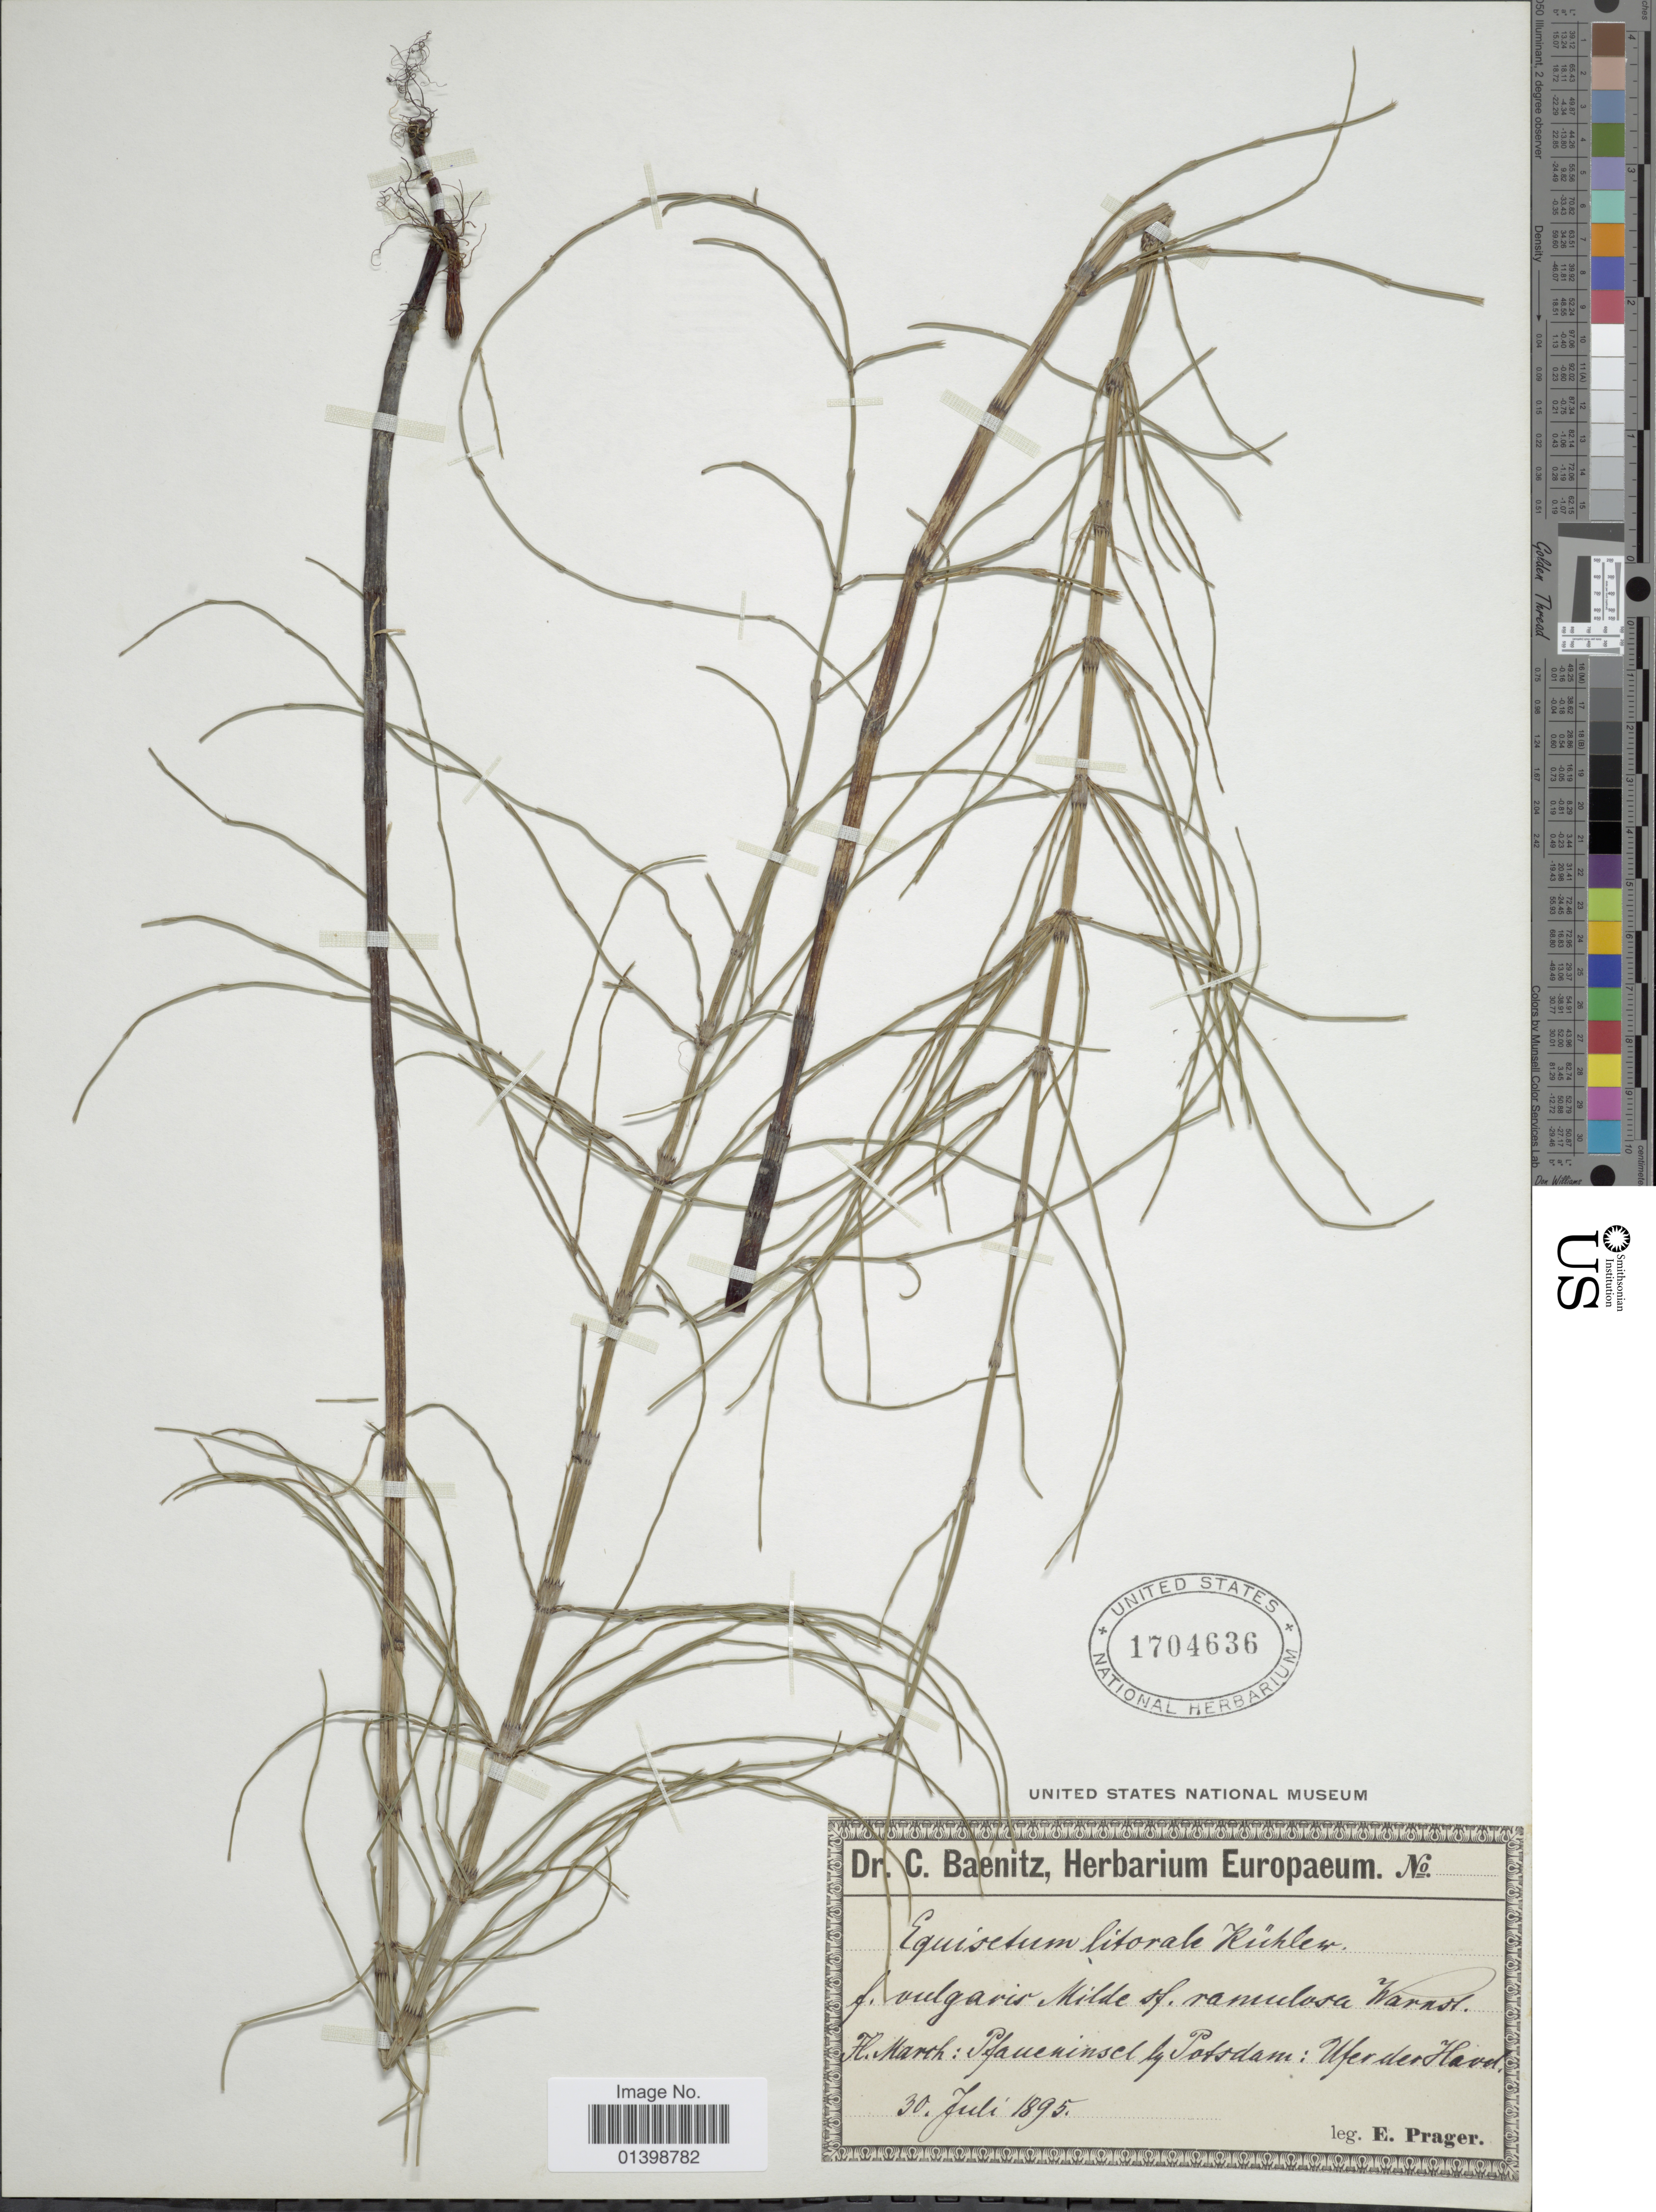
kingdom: Plantae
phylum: Tracheophyta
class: Polypodiopsida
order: Equisetales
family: Equisetaceae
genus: Equisetum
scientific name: Equisetum x litorale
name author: Kuhlw.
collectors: E. Prager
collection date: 1895-07-30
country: Germany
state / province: Berlin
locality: March: Pfaenisch by Potsdam: Ufer der Havel [interpreted]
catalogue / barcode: US 1704636